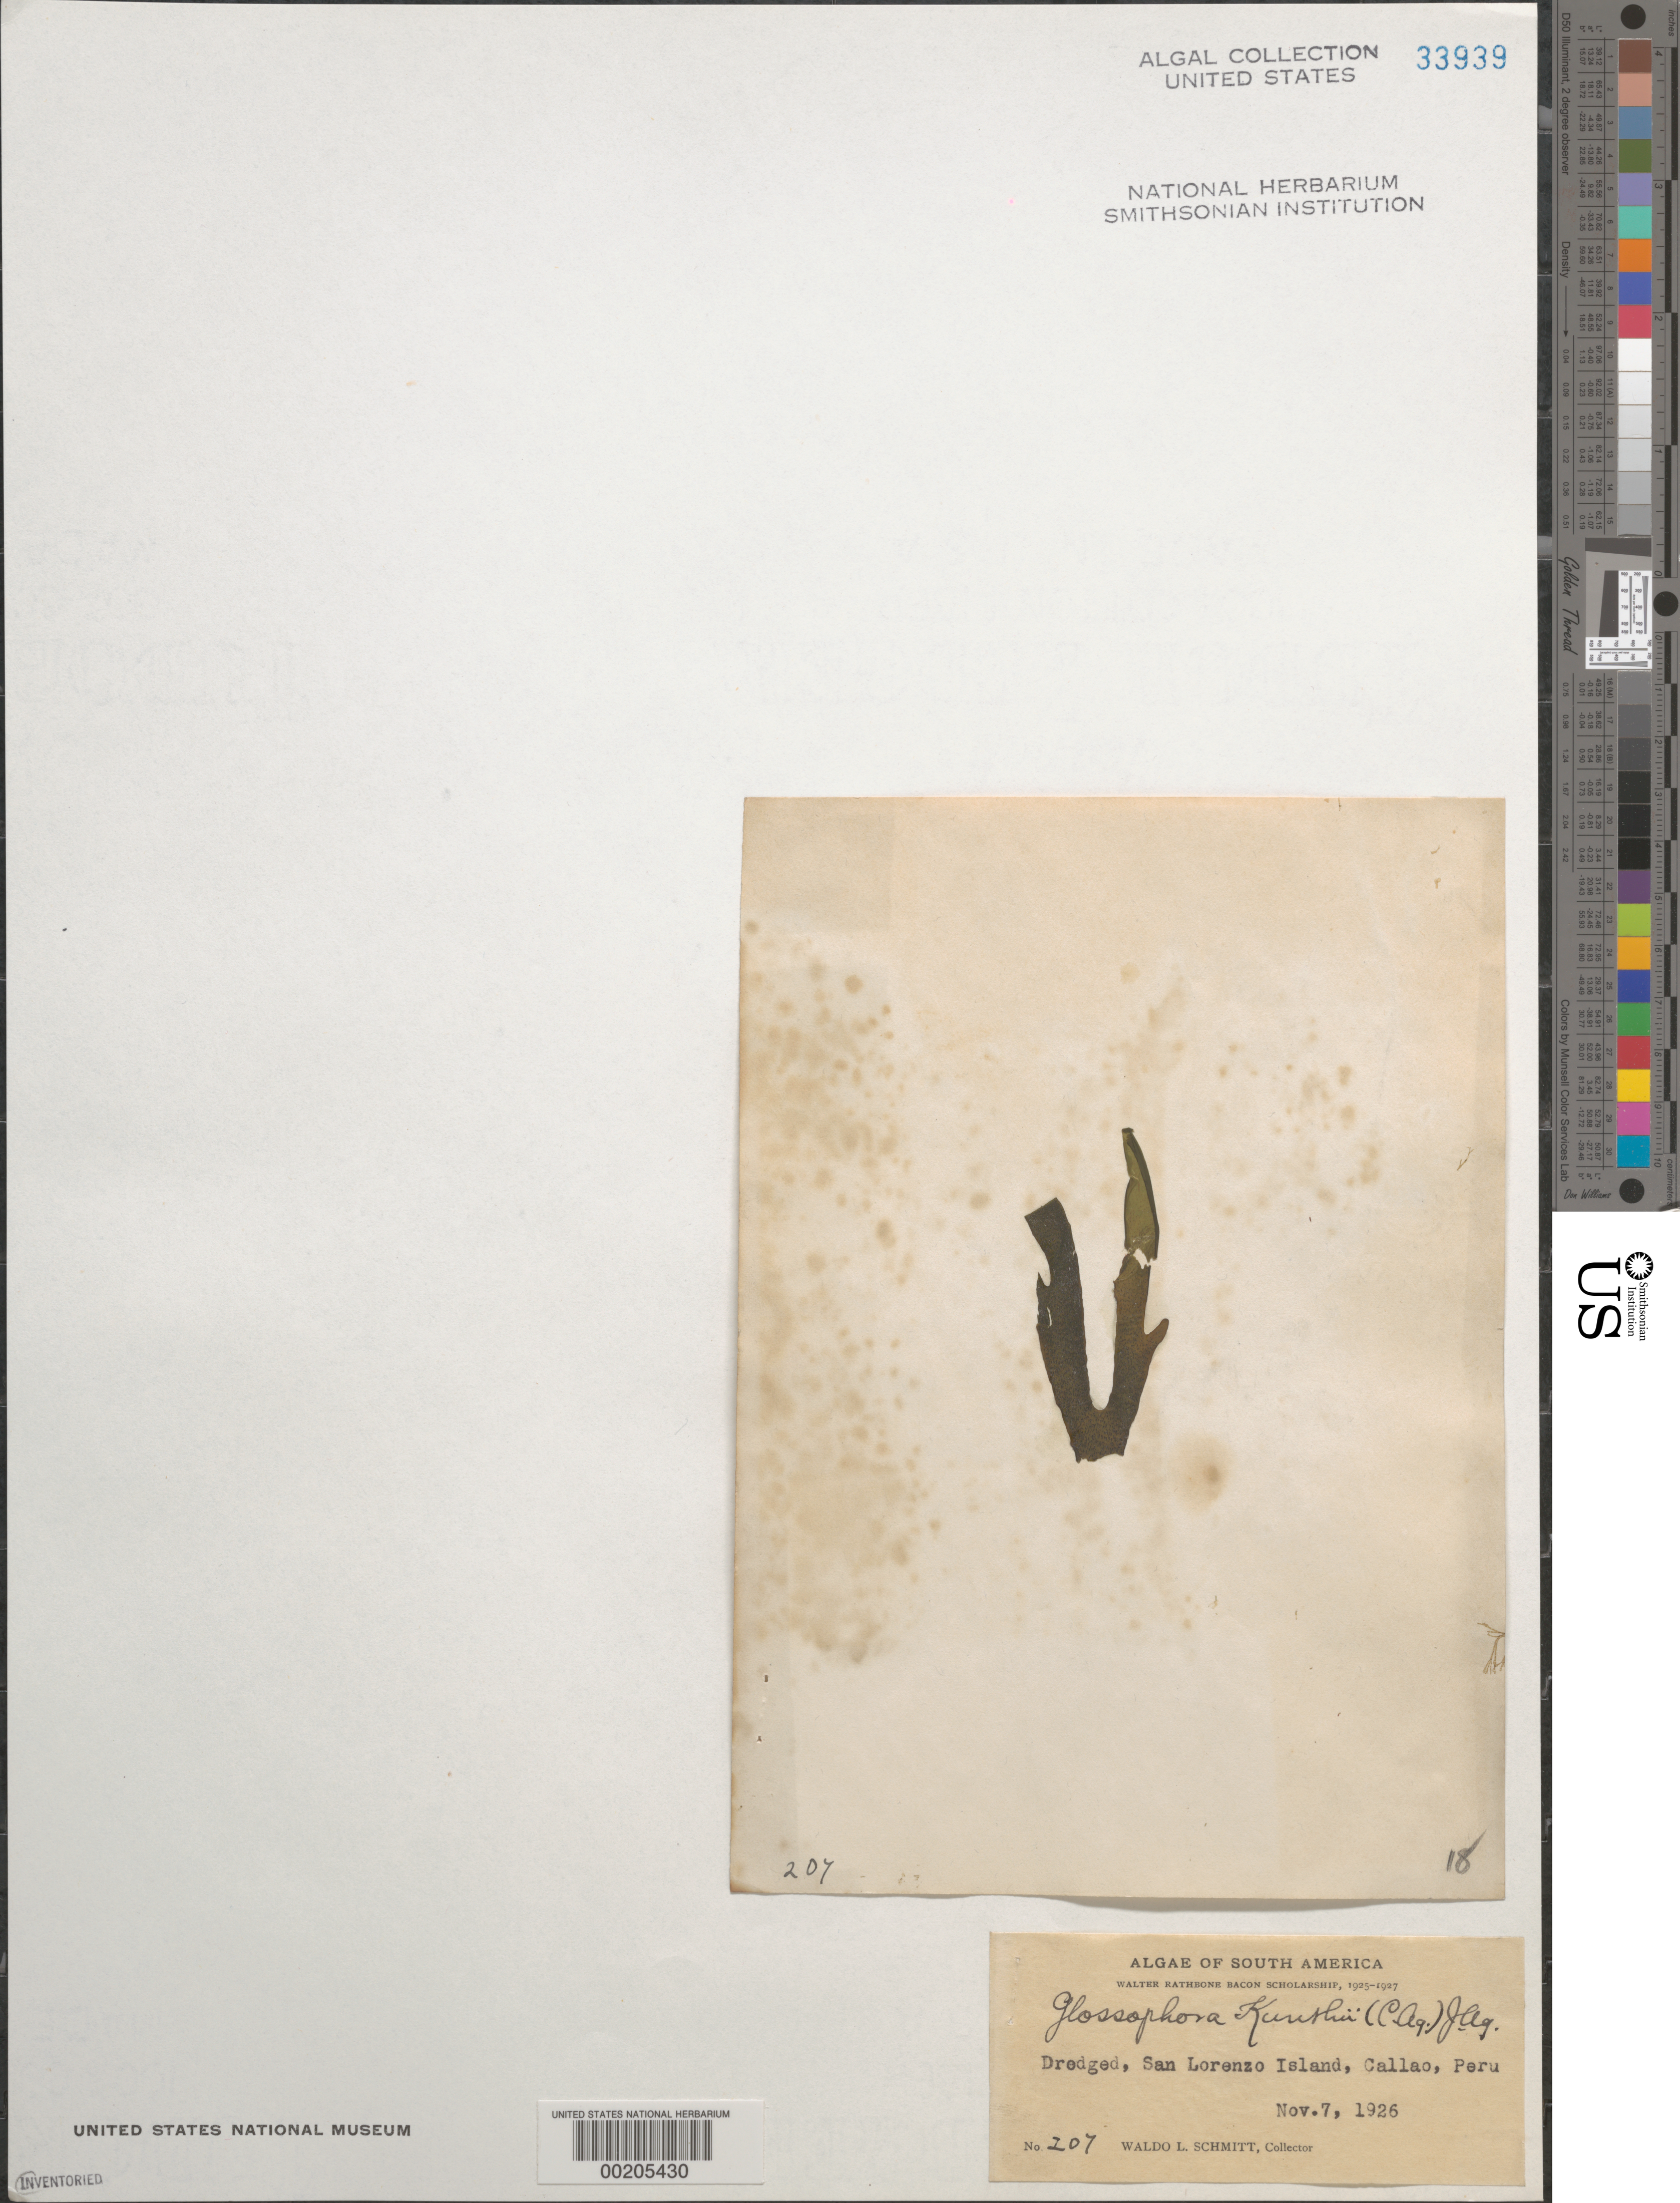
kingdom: Chromista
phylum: Ochrophyta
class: Phaeophyceae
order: Dictyotales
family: Dictyotaceae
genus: Dictyota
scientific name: Dictyota kunthii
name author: (C. Agardh) Grev.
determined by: Algae name updating Project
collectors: W. L. Schmitt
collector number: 207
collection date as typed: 07 Nov 1926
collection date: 1926-11-07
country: Peru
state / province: Callao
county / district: Callao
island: Isla San Lorenzo (San Lorenzo Island)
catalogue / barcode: US 33939